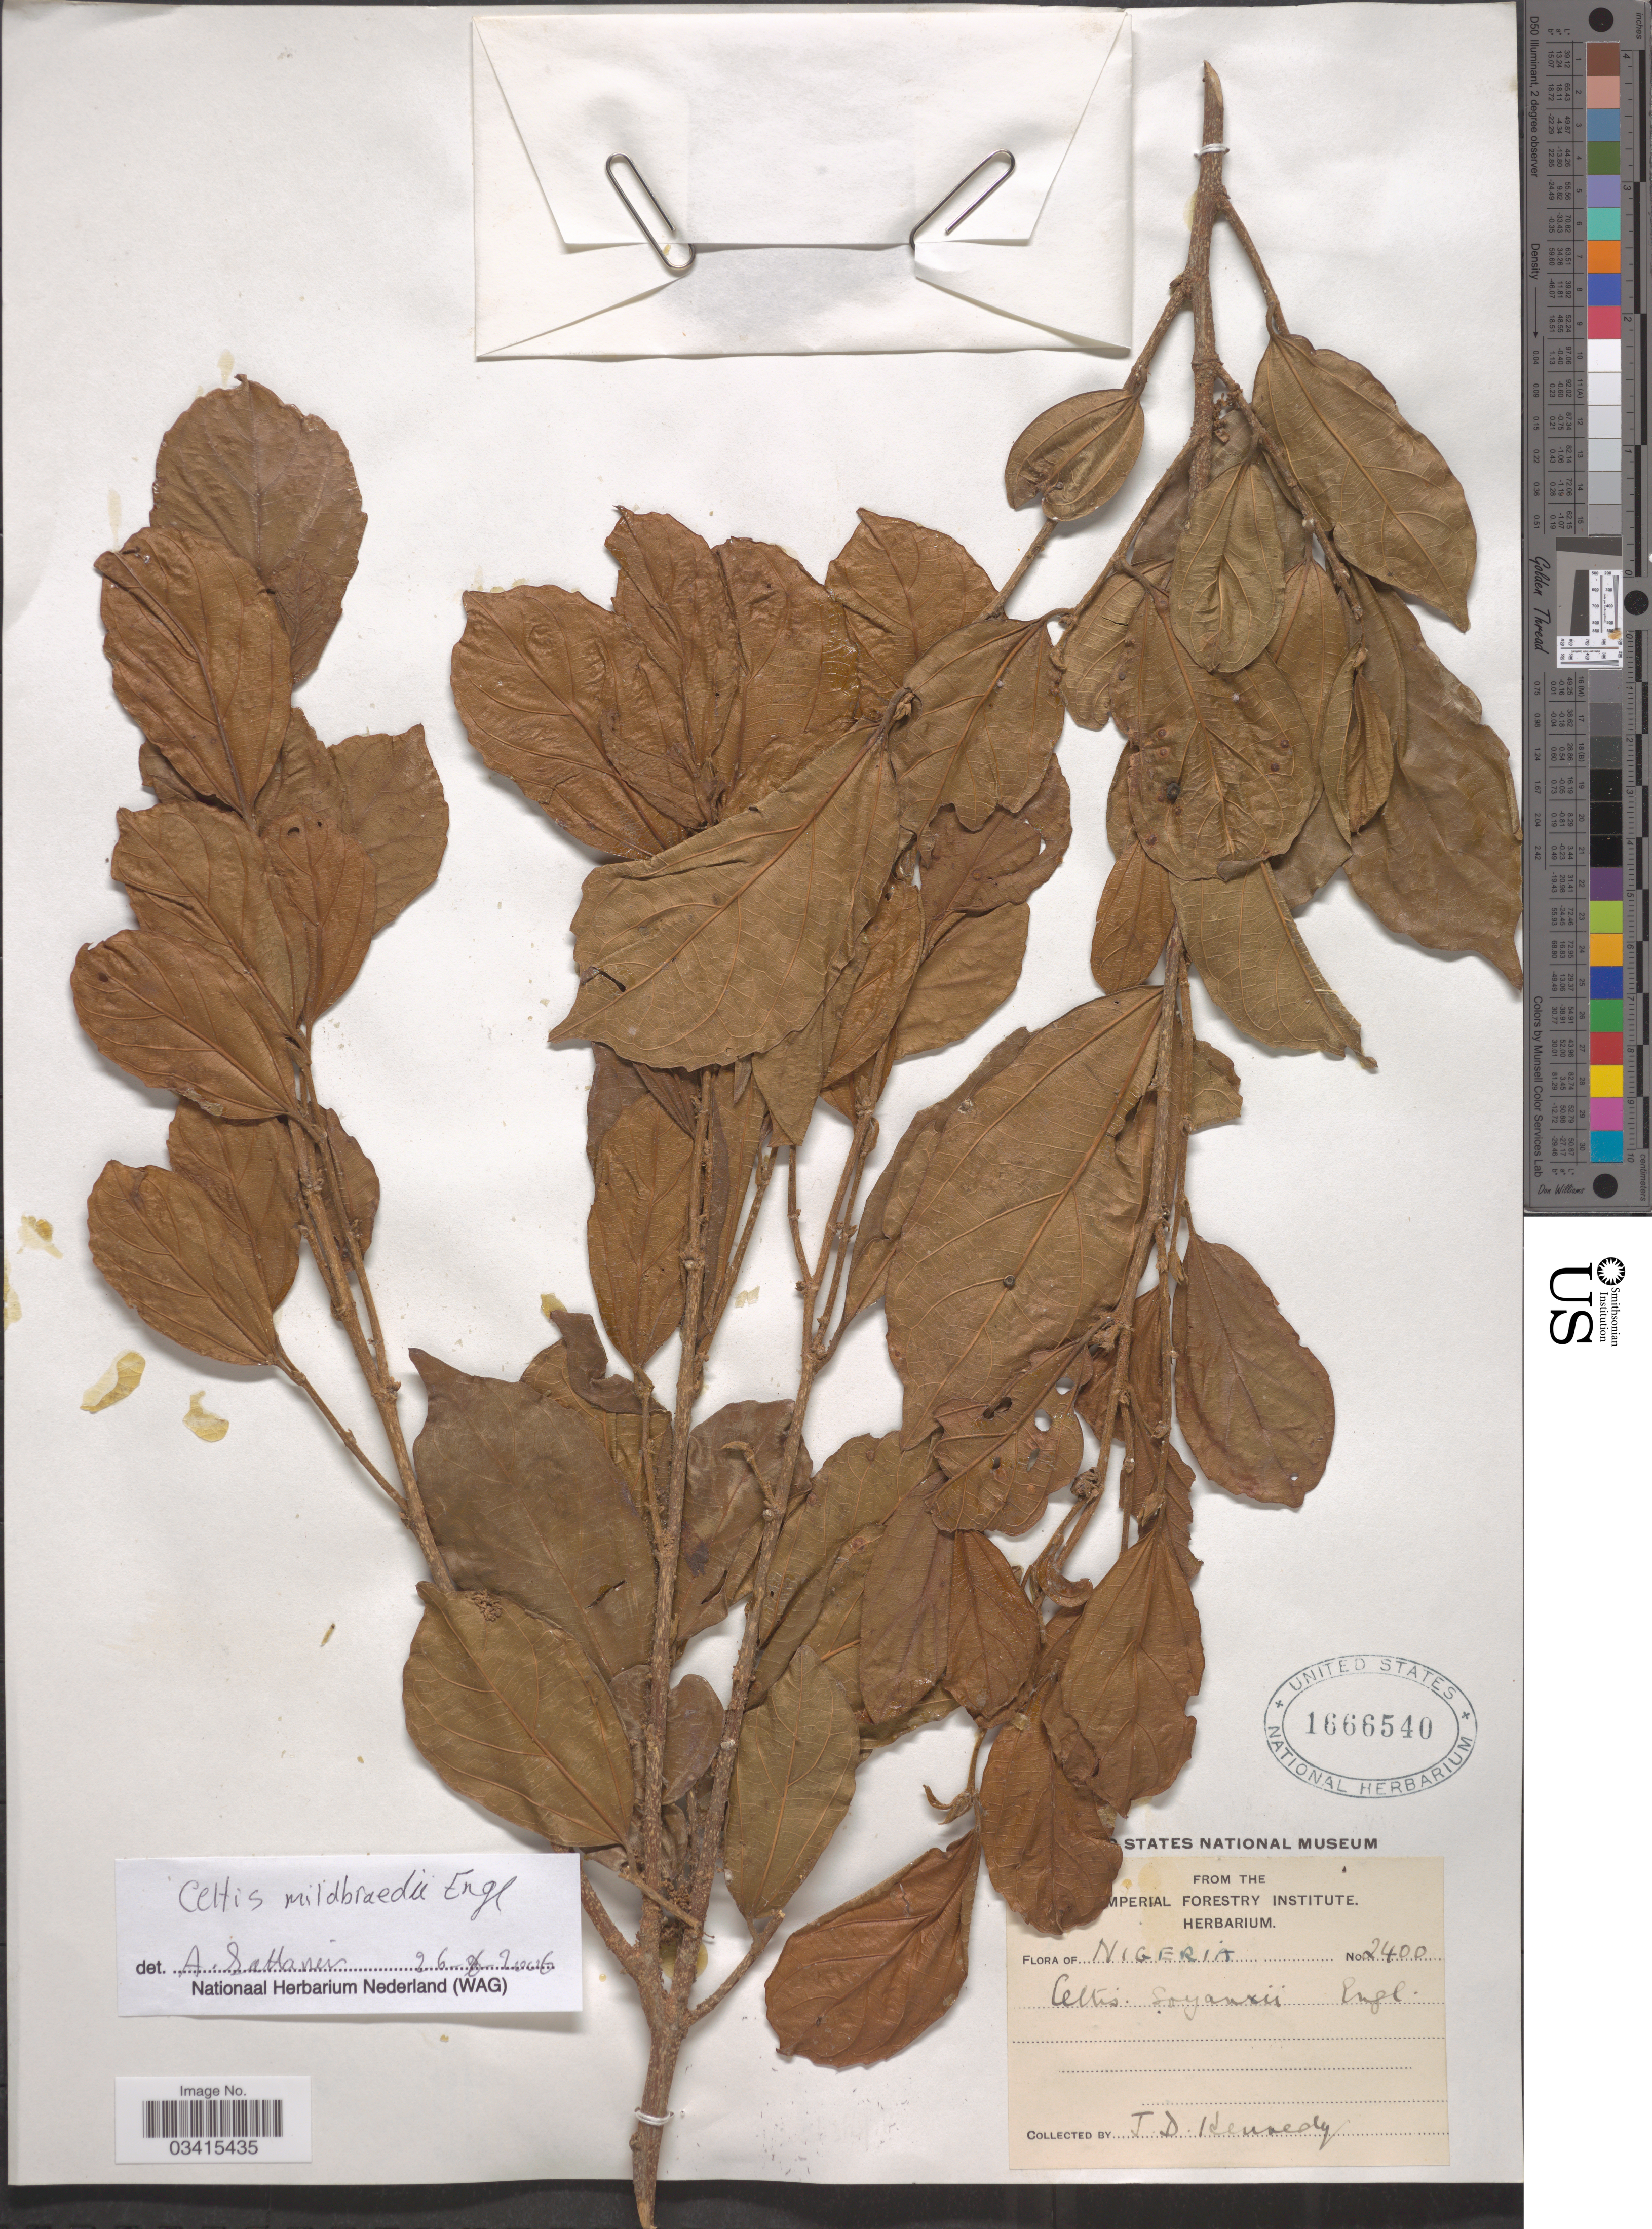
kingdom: Plantae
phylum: Tracheophyta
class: Magnoliopsida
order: Rosales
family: Cannabaceae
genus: Celtis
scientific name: Celtis mildbraedii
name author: Engl.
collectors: J. D. Kennedy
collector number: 2400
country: Nigeria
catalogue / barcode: US 1666540